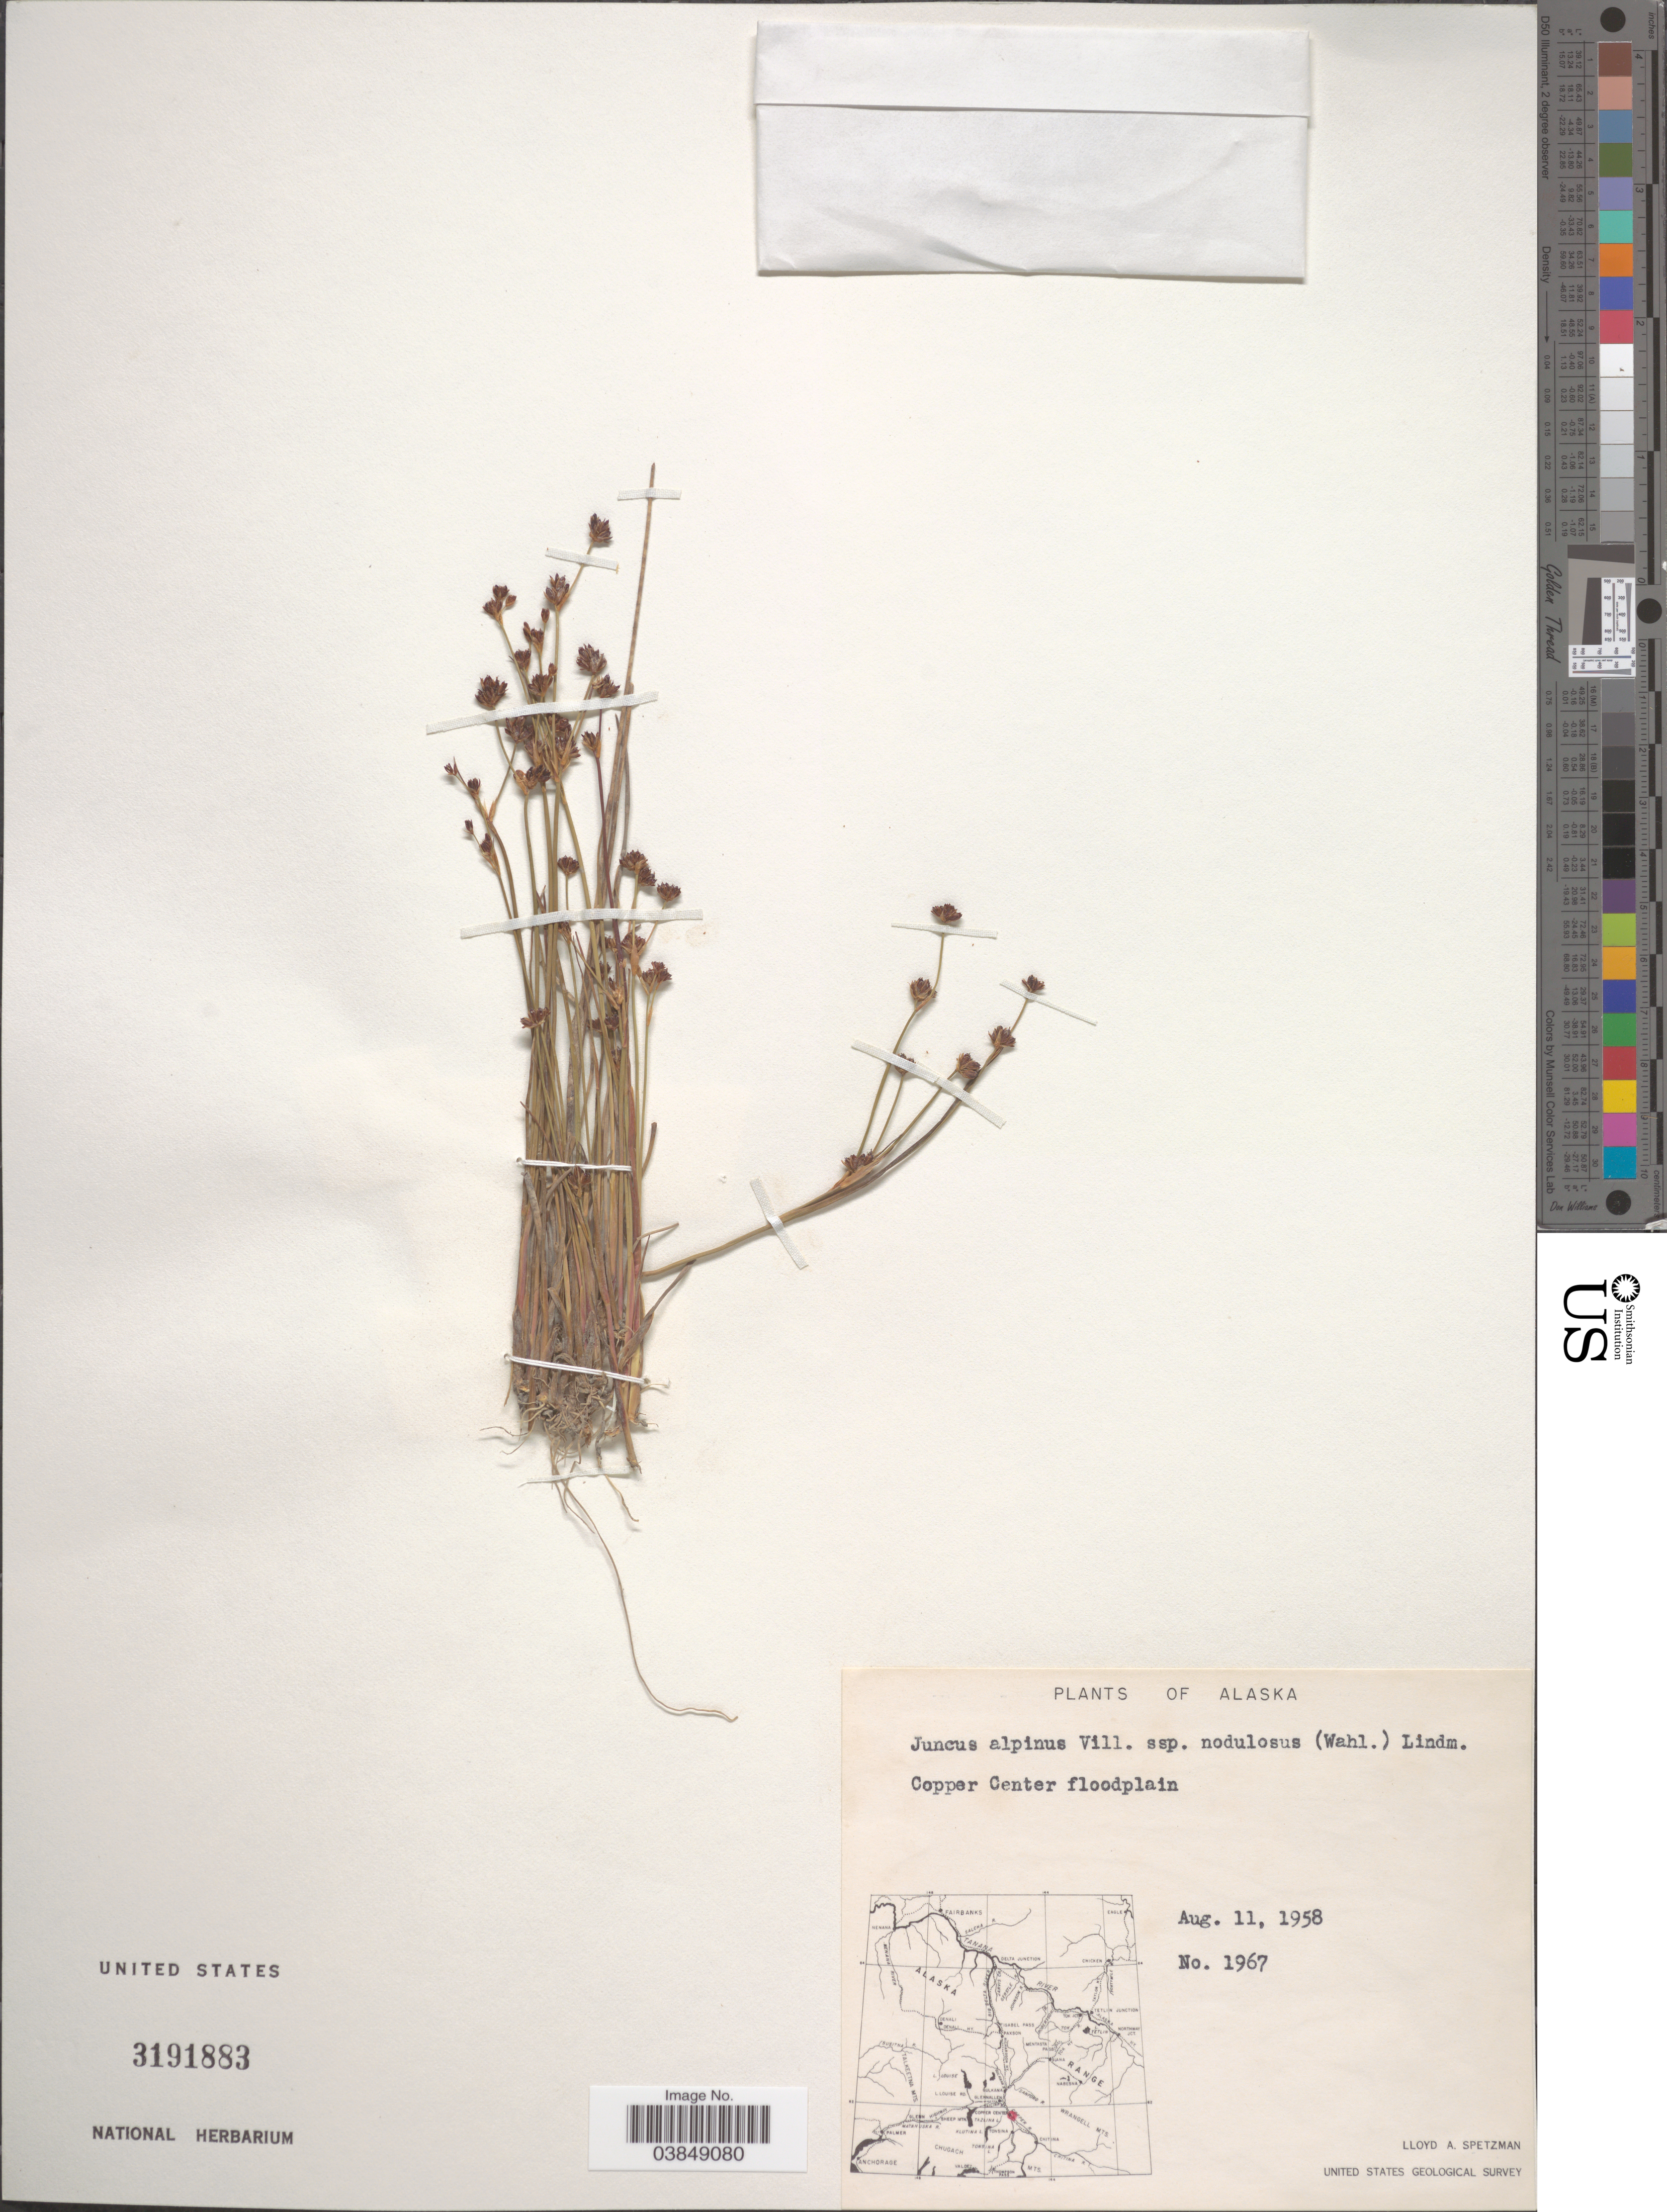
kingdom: Plantae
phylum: Tracheophyta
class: Liliopsida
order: Poales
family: Juncaceae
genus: Juncus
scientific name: Juncus alpinus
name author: Vill.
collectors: L. Spetzman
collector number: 1967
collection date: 1958-08-11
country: United States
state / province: Alaska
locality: Copper Center floodplain.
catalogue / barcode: US 3191883